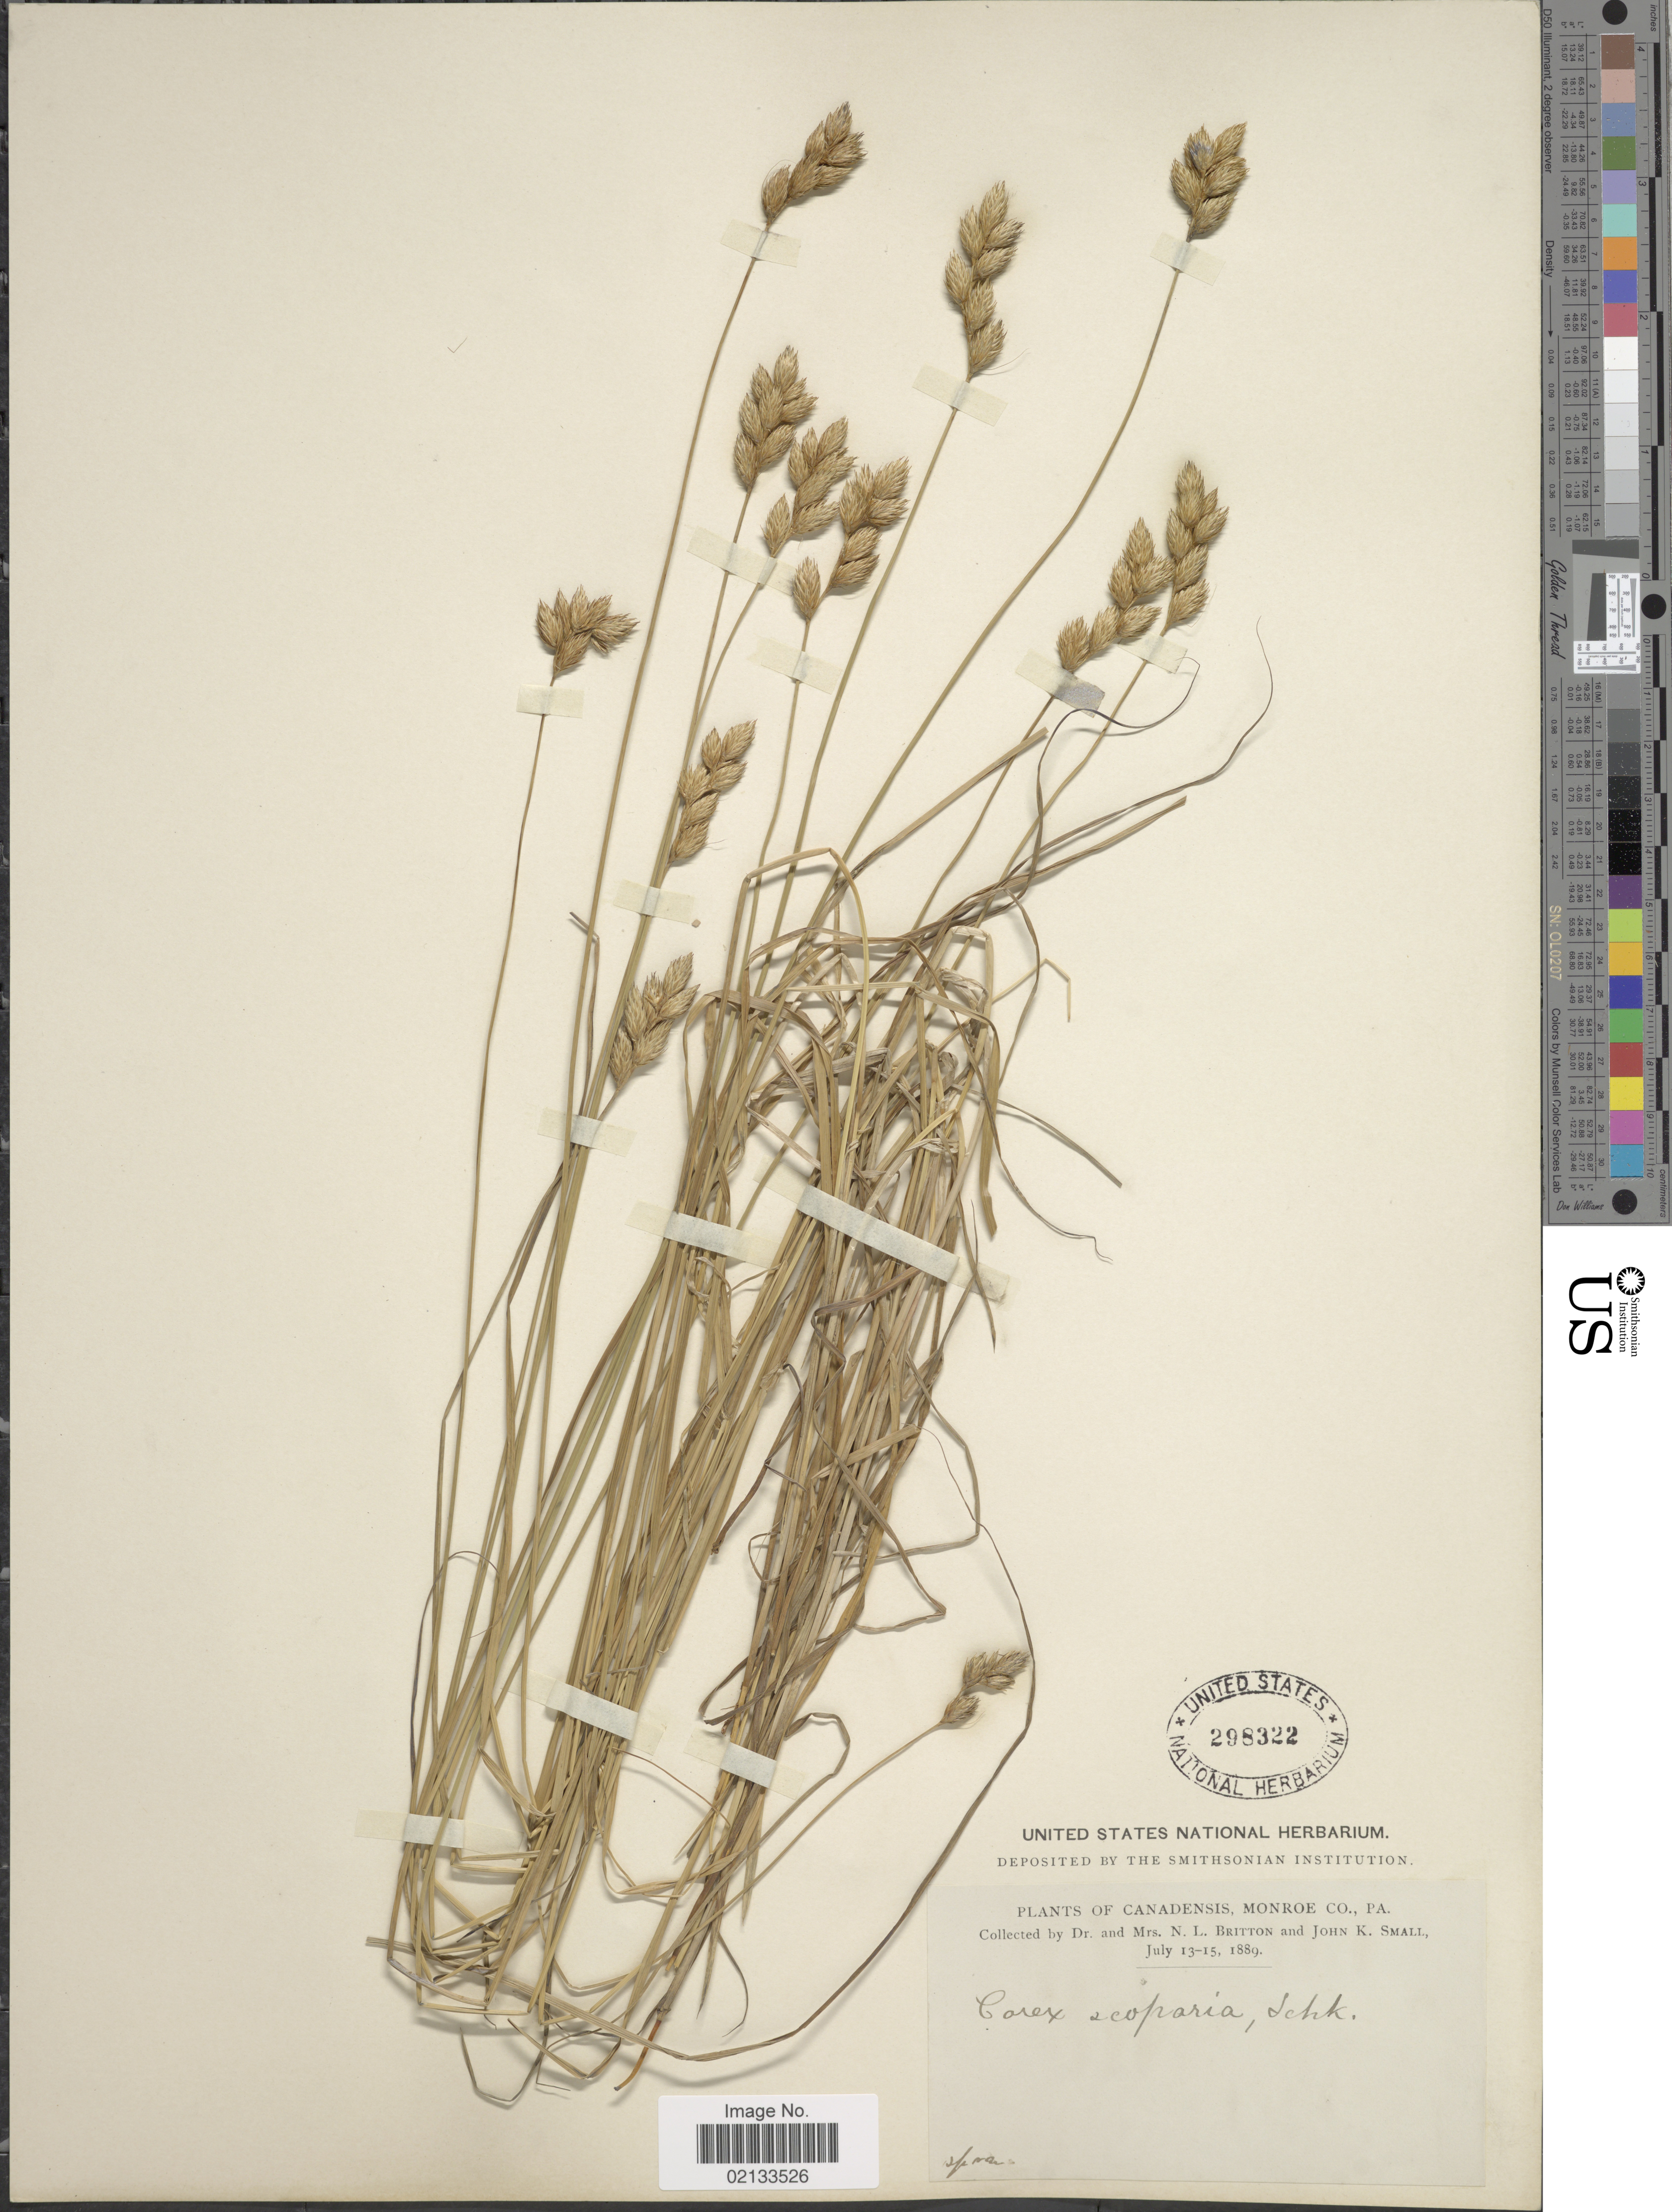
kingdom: Plantae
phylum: Tracheophyta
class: Liliopsida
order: Poales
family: Cyperaceae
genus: Carex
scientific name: Carex scoparia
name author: Schkuhr ex Willd.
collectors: N. Britton & J. K. Small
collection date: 1889-07-13/1889-07-15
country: United States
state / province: Pennsylvania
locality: Canadensis, Monroe Co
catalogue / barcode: US 298322